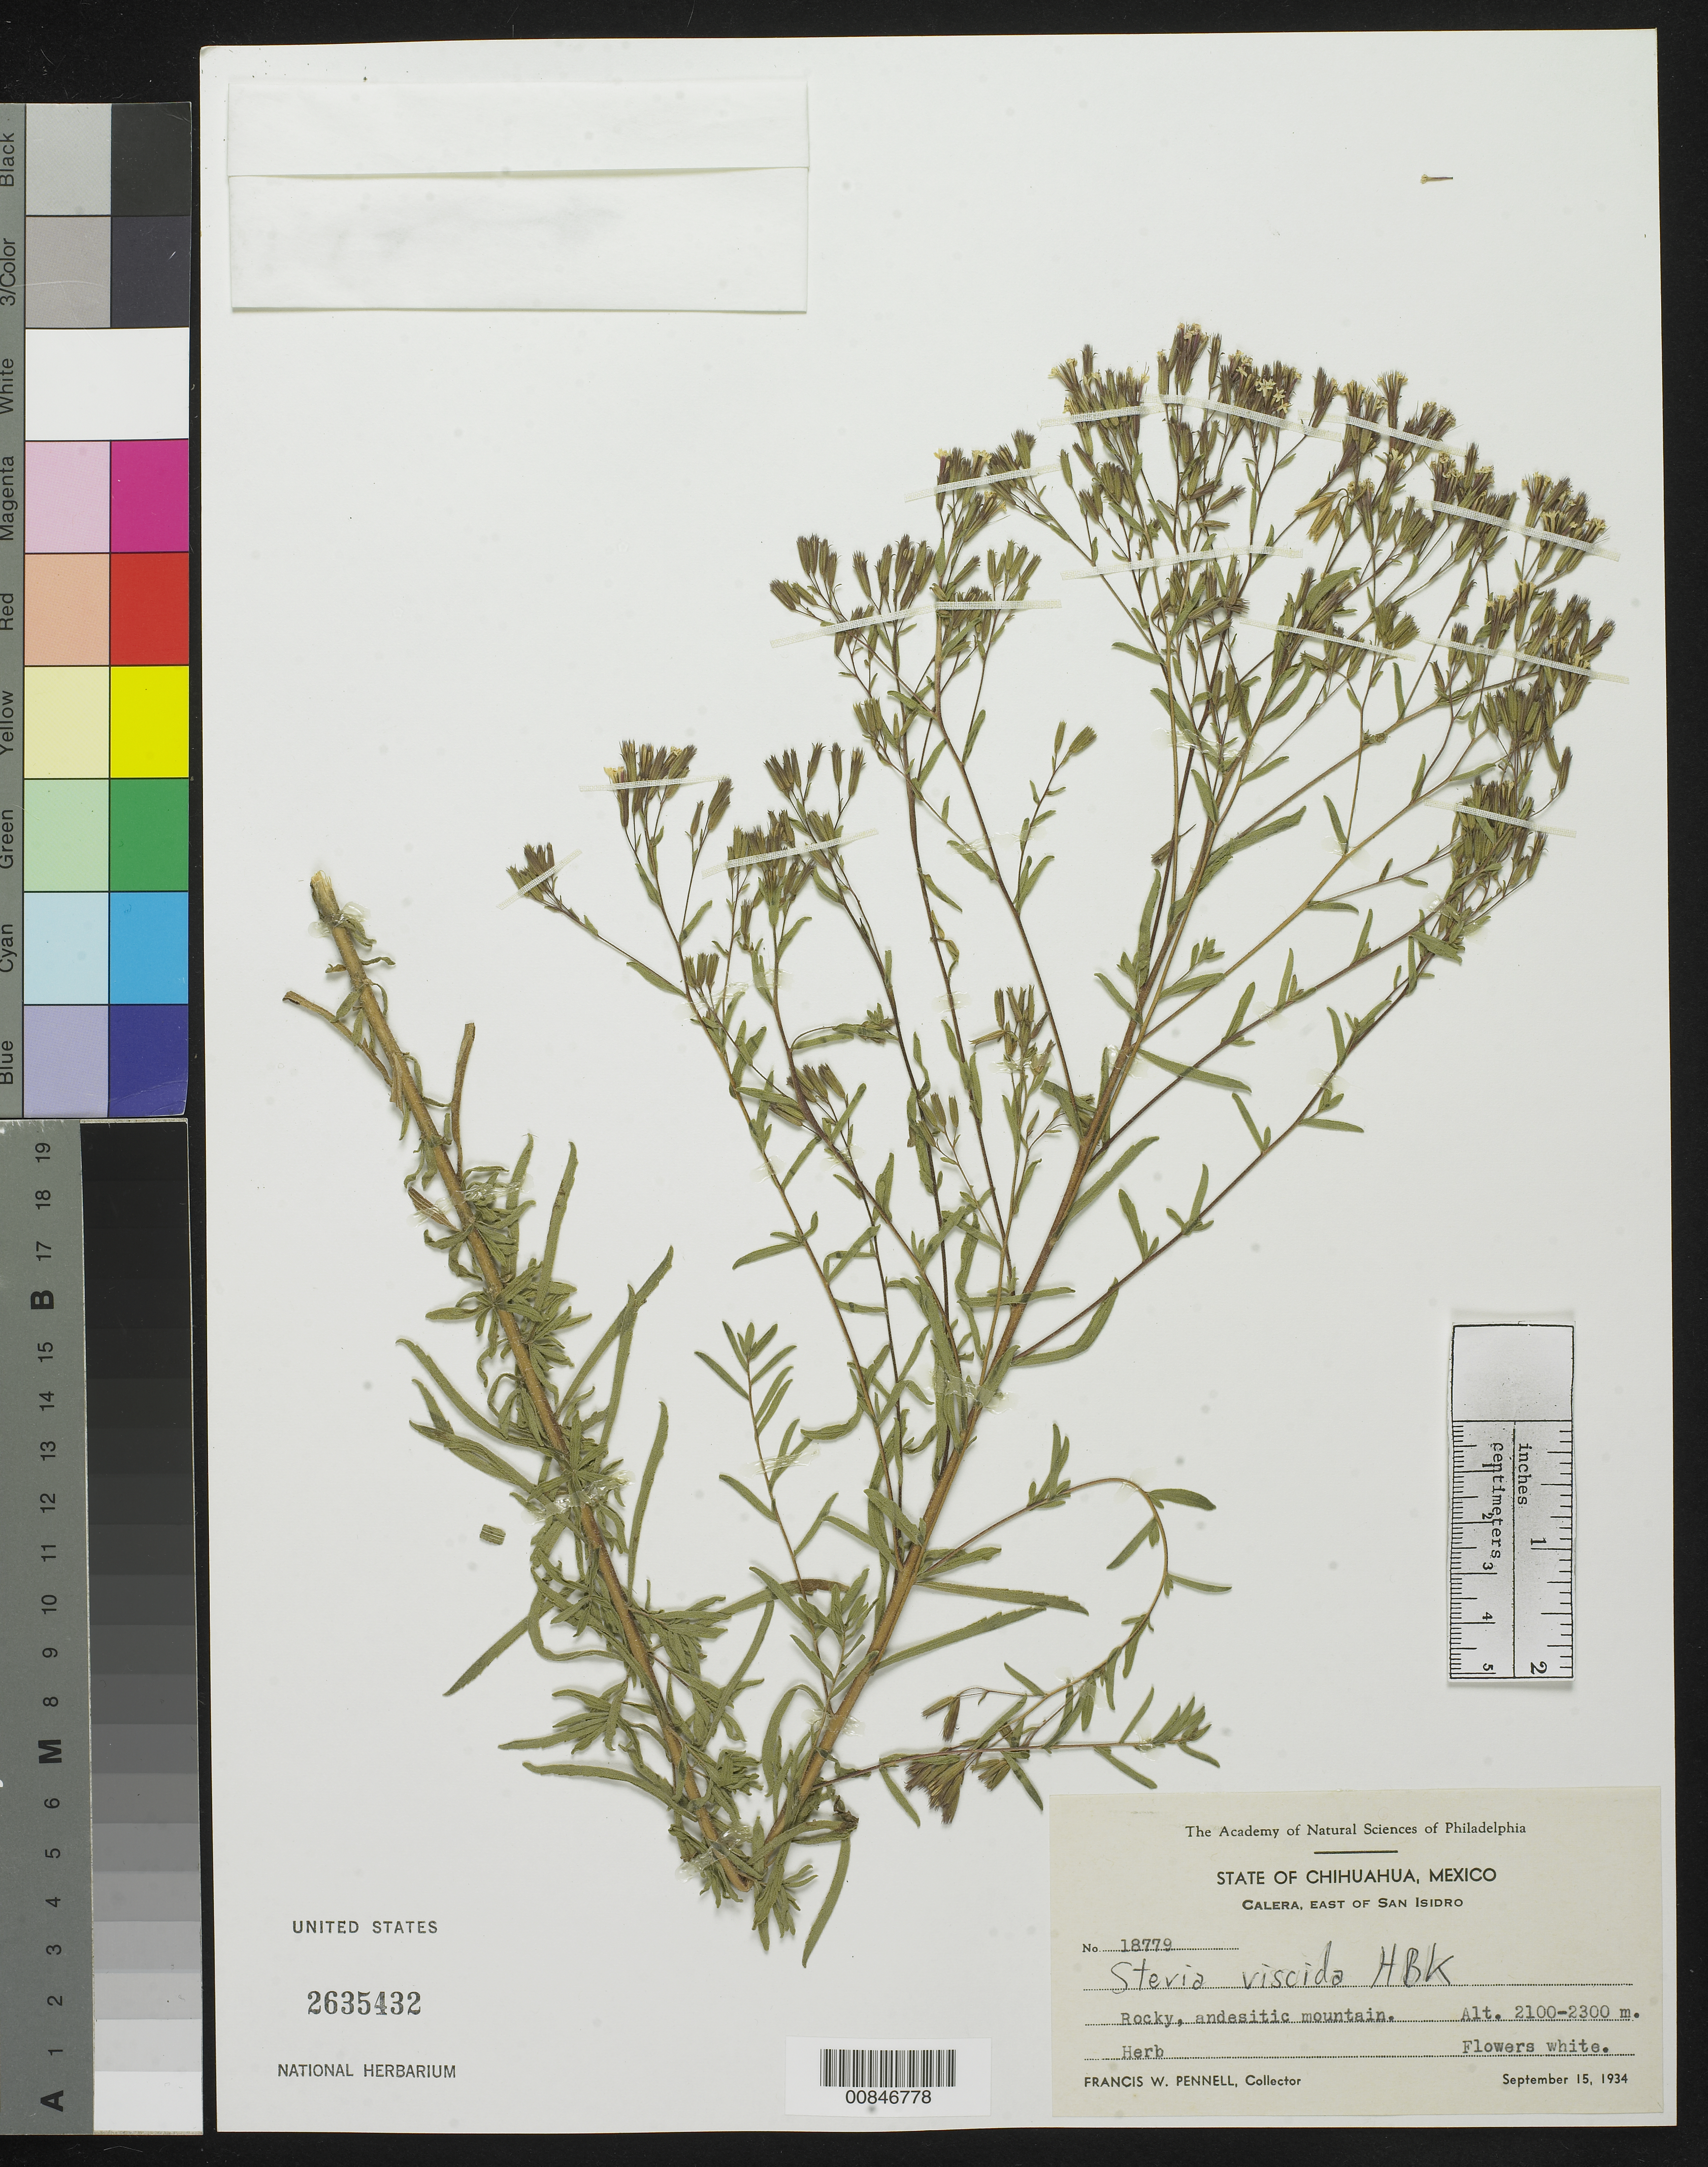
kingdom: Plantae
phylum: Tracheophyta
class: Magnoliopsida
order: Asterales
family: Asteraceae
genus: Stevia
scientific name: Stevia viscida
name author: Kunth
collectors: F. W. Pennell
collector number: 18779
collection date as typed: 15 Sep 1934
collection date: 1934-09-15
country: Mexico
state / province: Chihuahua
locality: Calera, east of San Isidro. Chihuahua.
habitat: Rocky, andesitic mountain.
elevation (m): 2300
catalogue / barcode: US 2635432